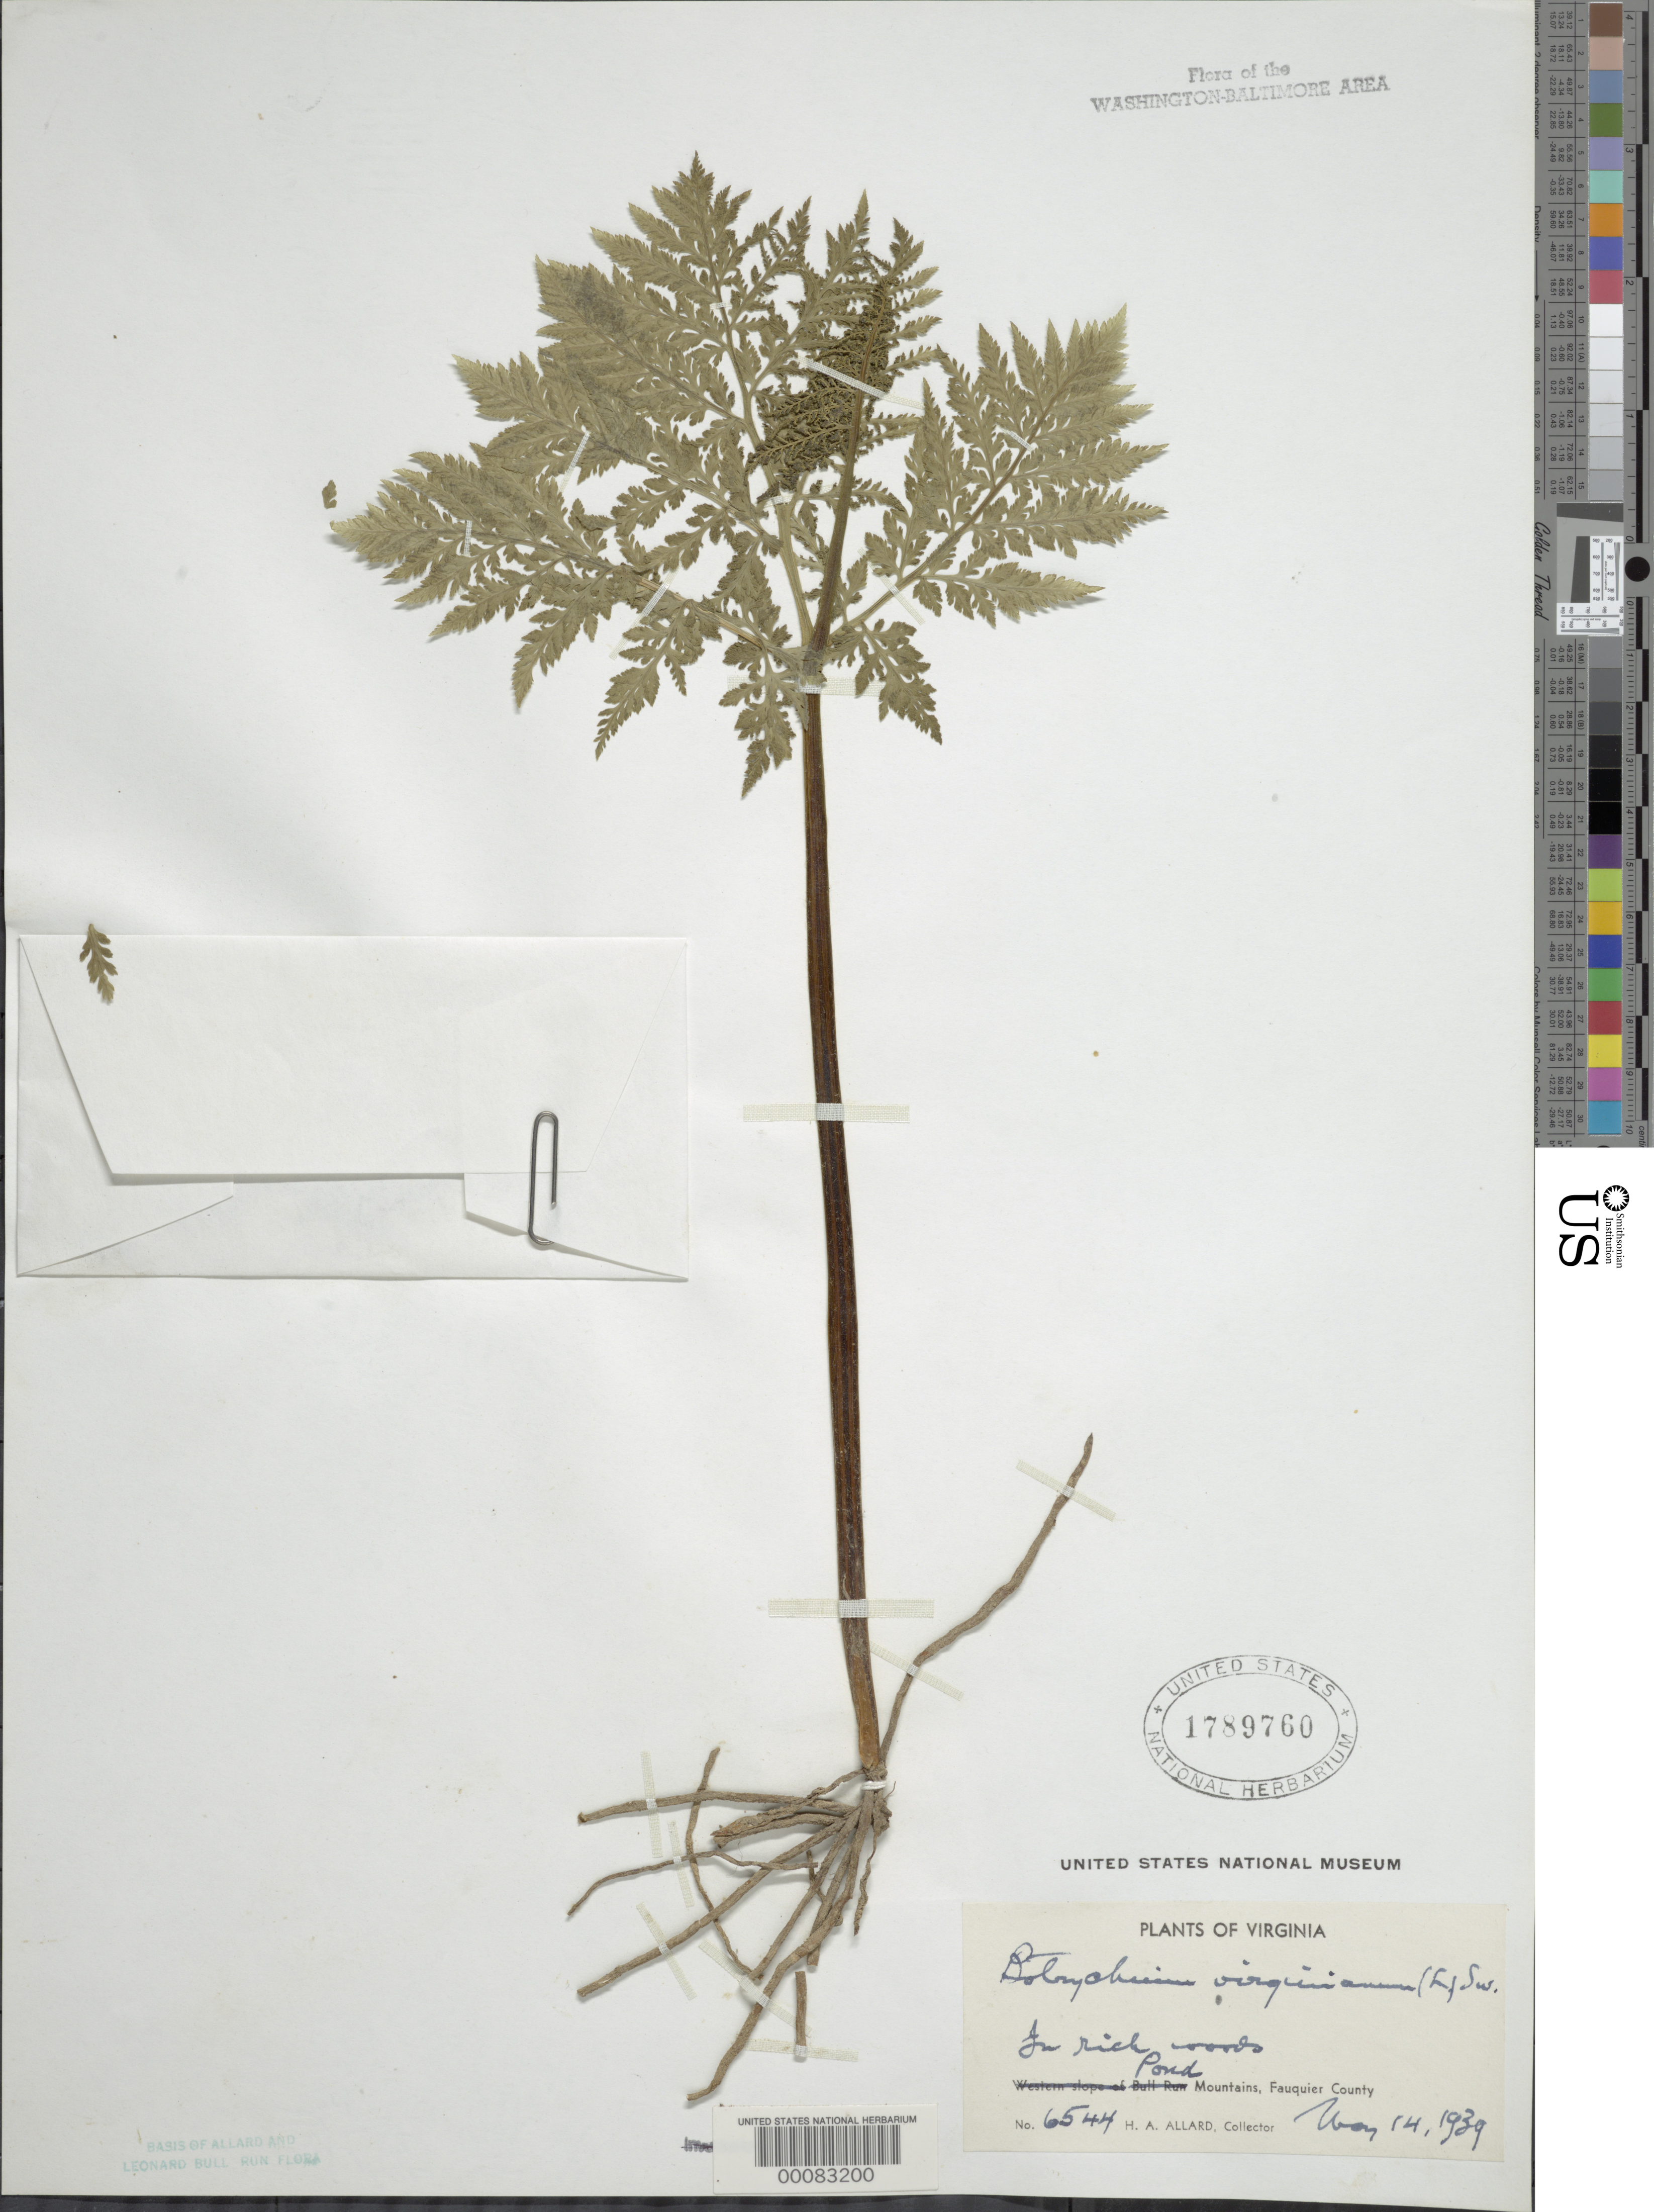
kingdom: Plantae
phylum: Tracheophyta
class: Polypodiopsida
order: Ophioglossales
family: Ophioglossaceae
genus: Botrychium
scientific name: Botrychium virginianum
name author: (L.) Sw.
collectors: H. A. Allard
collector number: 6544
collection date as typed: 14 May 1939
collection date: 1939-05-14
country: United States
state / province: Virginia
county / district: Fauquier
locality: Pond Mountains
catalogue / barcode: US 1789760